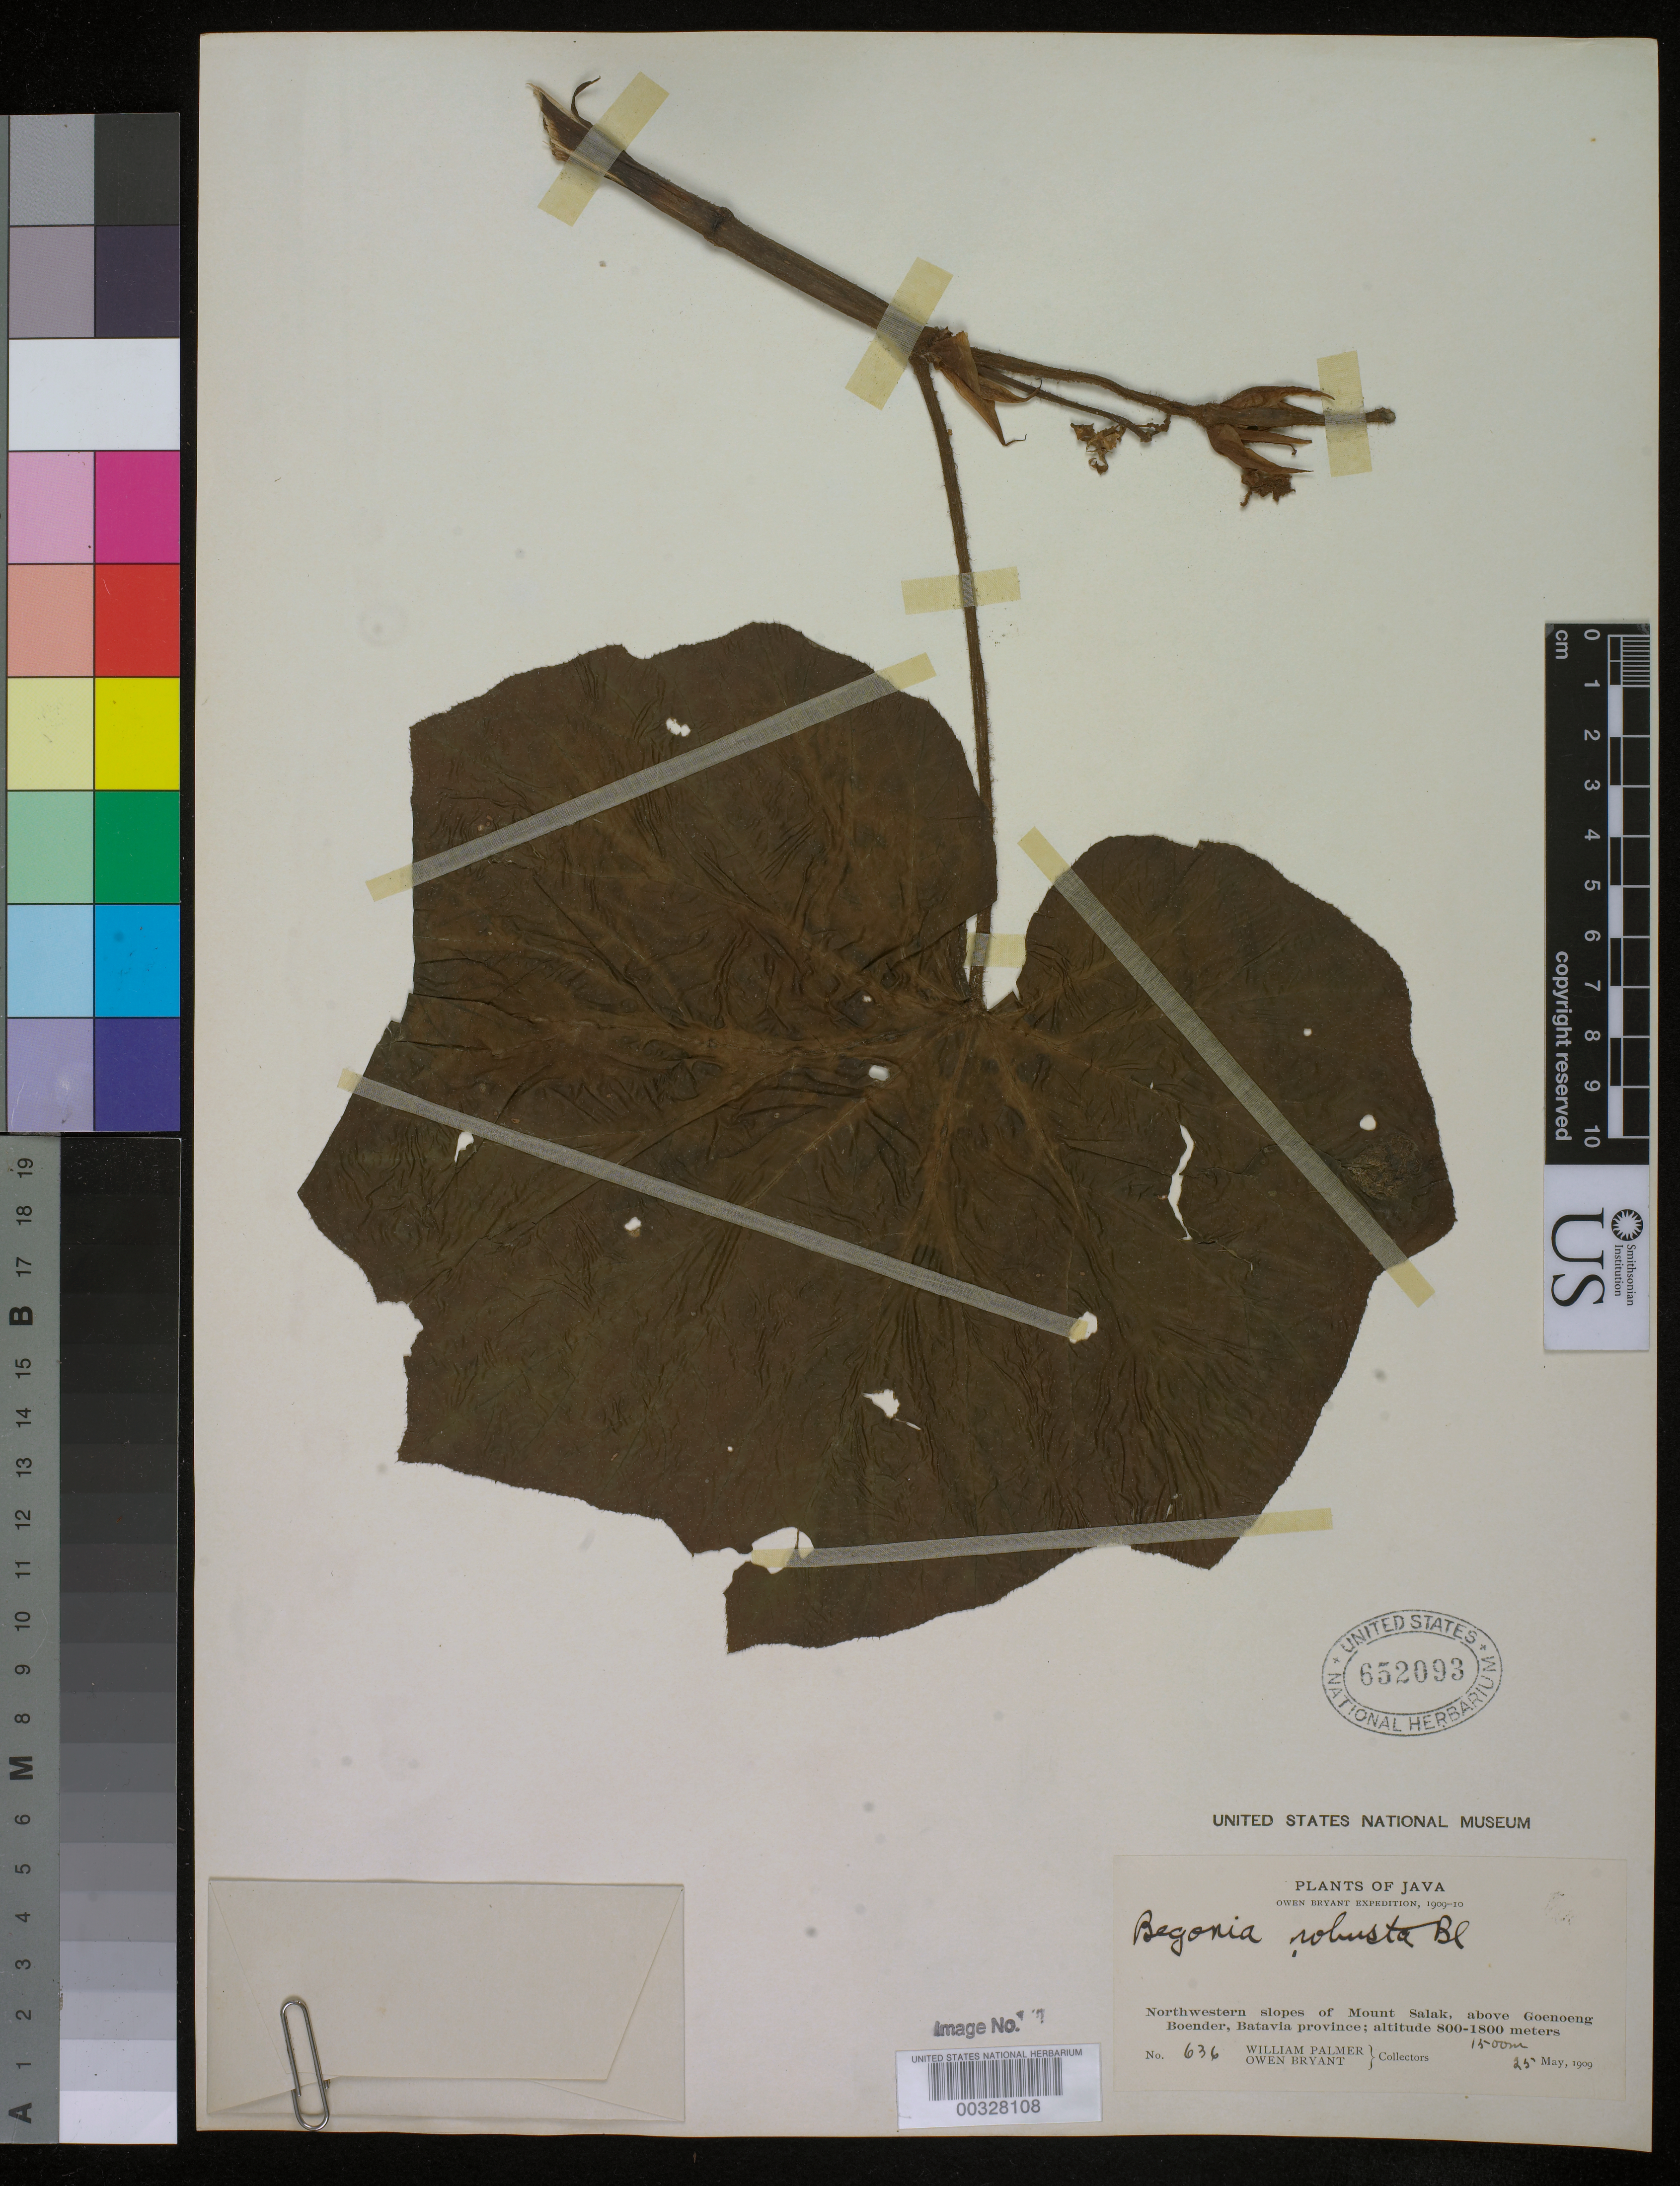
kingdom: Plantae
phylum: Tracheophyta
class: Magnoliopsida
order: Cucurbitales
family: Begoniaceae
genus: Begonia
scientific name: Begonia robusta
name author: Blume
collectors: W. Palmer & O. Bryant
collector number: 6366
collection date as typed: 25 May 1909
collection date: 1909-05-25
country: Indonesia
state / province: Java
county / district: Jawa Barat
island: Java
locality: Batavia Prov., NW slopes of Mount Salak, above Goenoeng Boender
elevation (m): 1500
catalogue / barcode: US 652093